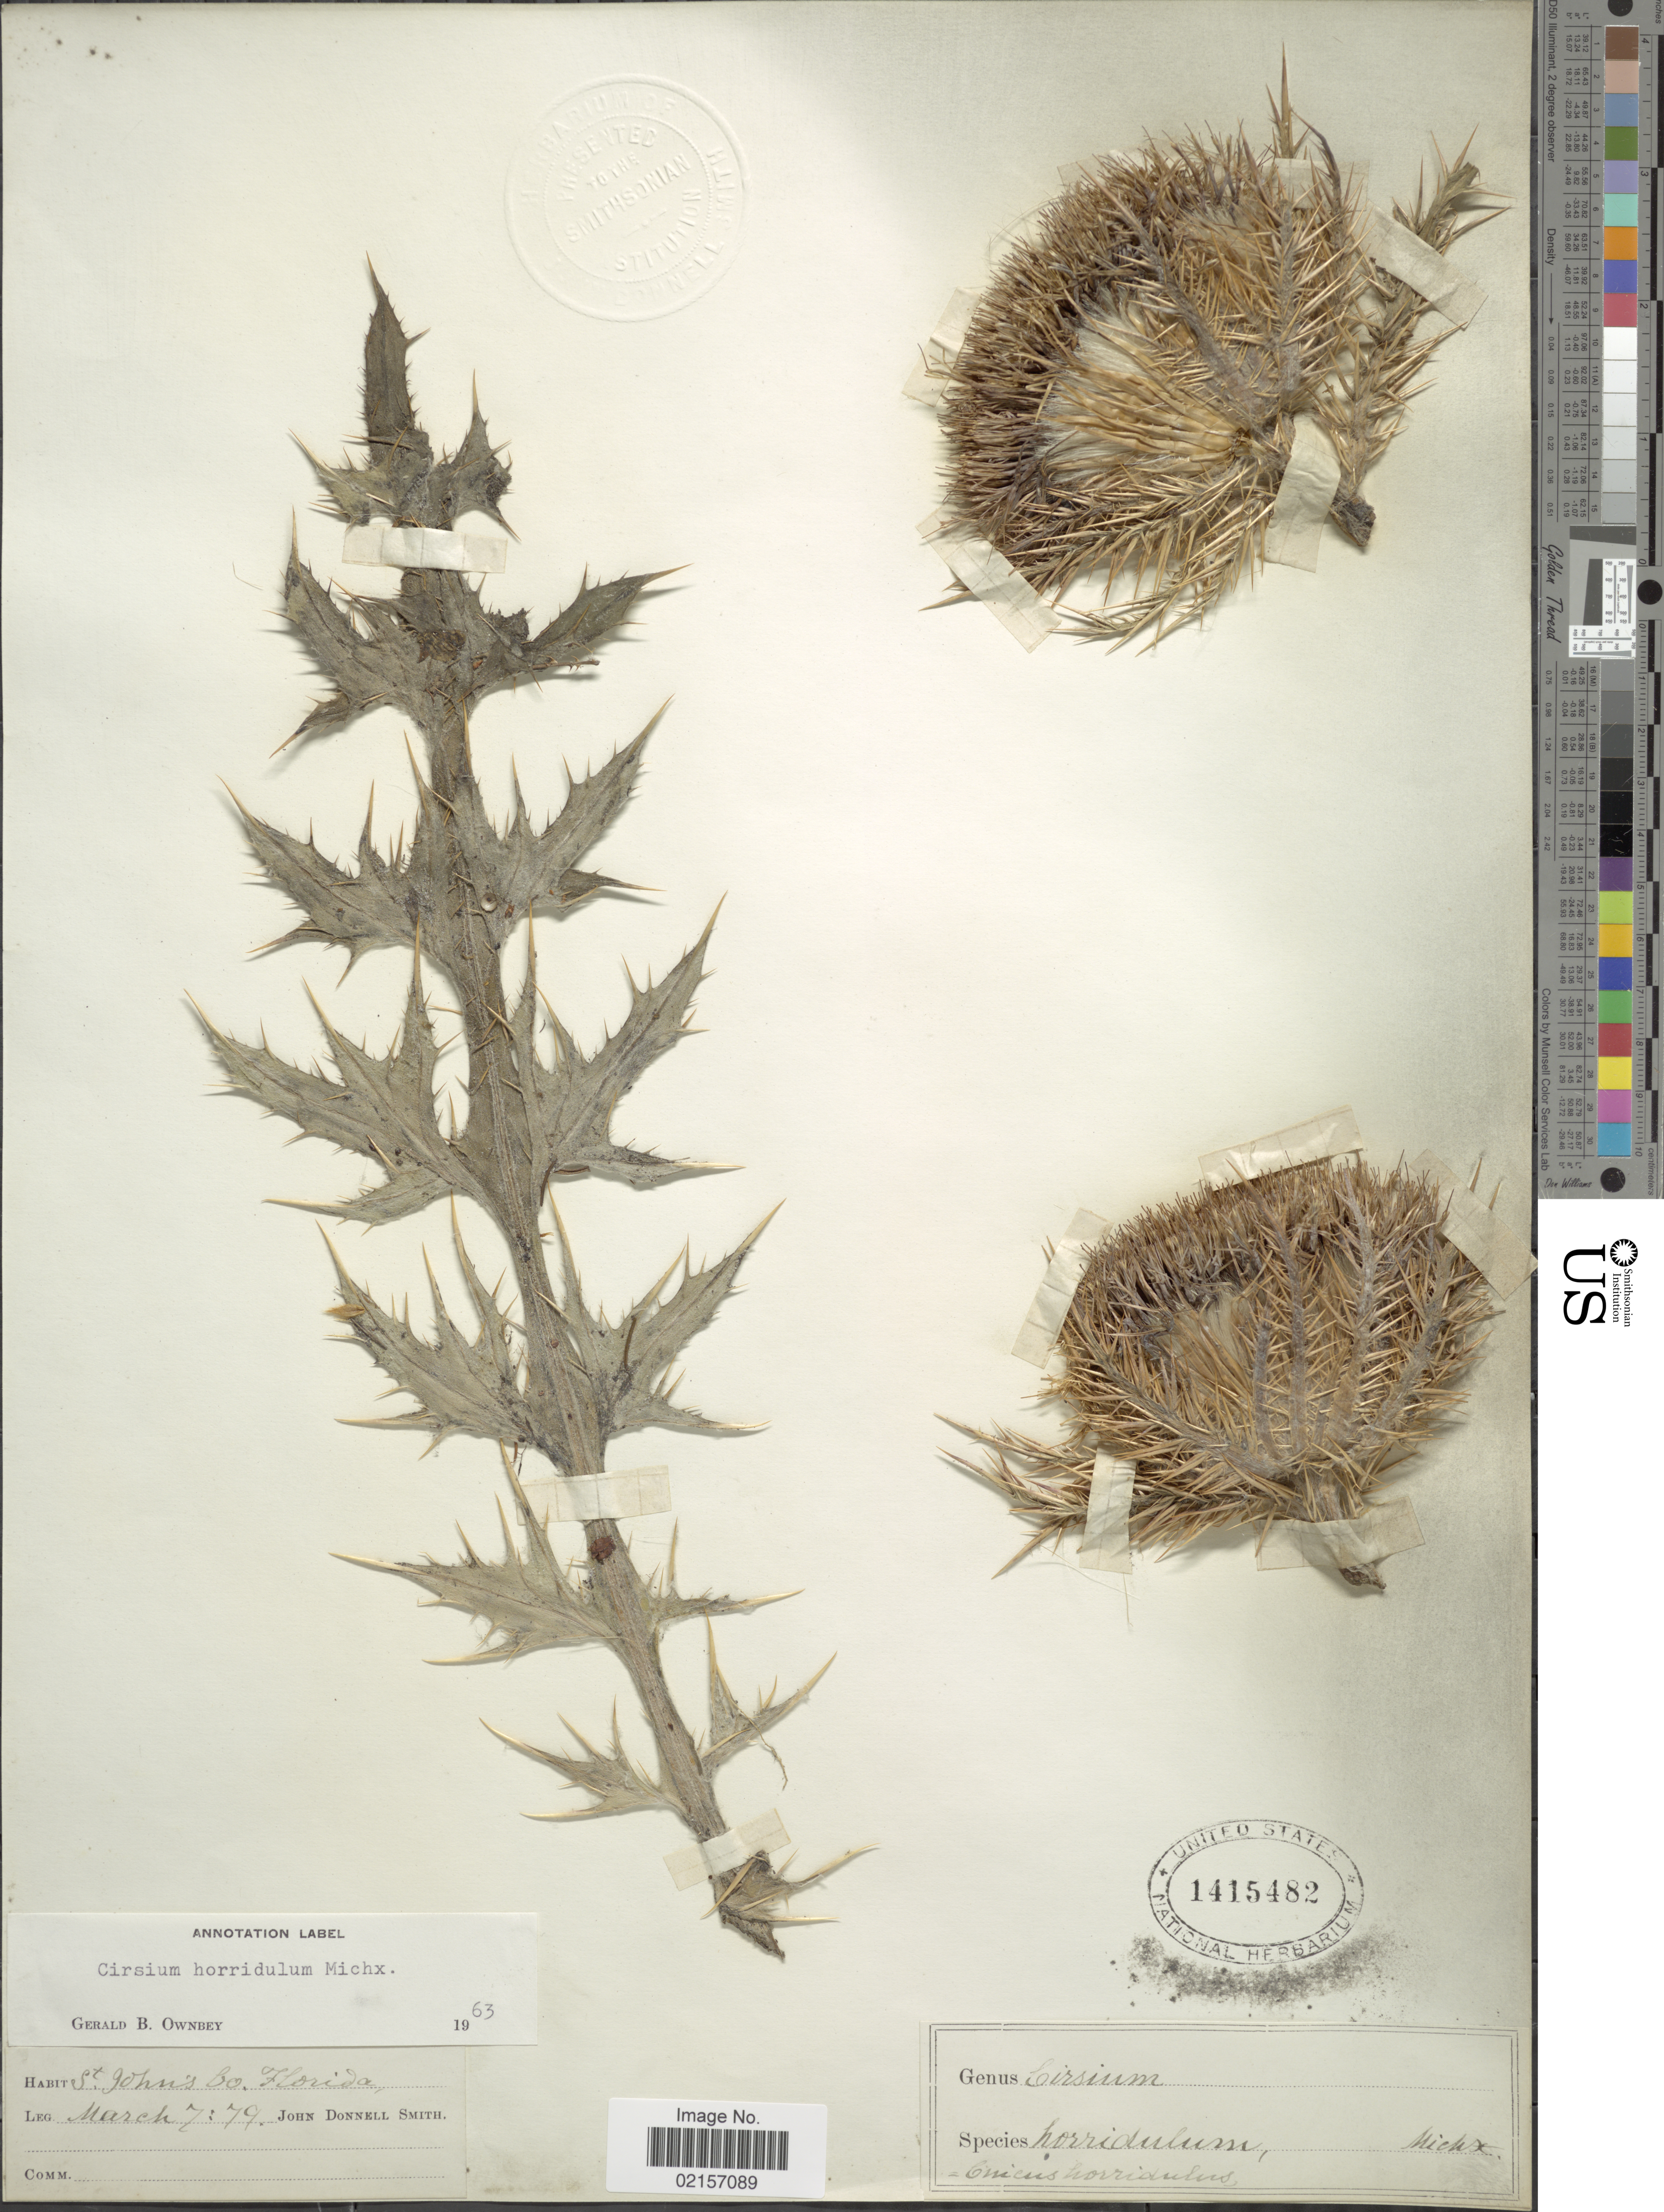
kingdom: Plantae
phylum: Tracheophyta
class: Magnoliopsida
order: Asterales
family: Asteraceae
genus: Cirsium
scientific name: Cirsium horridulum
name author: Michx.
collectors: J. Donnell Smith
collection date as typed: Transcribed d/m/y: 7/3/79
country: United States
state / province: Florida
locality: St. John's Co.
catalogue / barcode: US 1415482